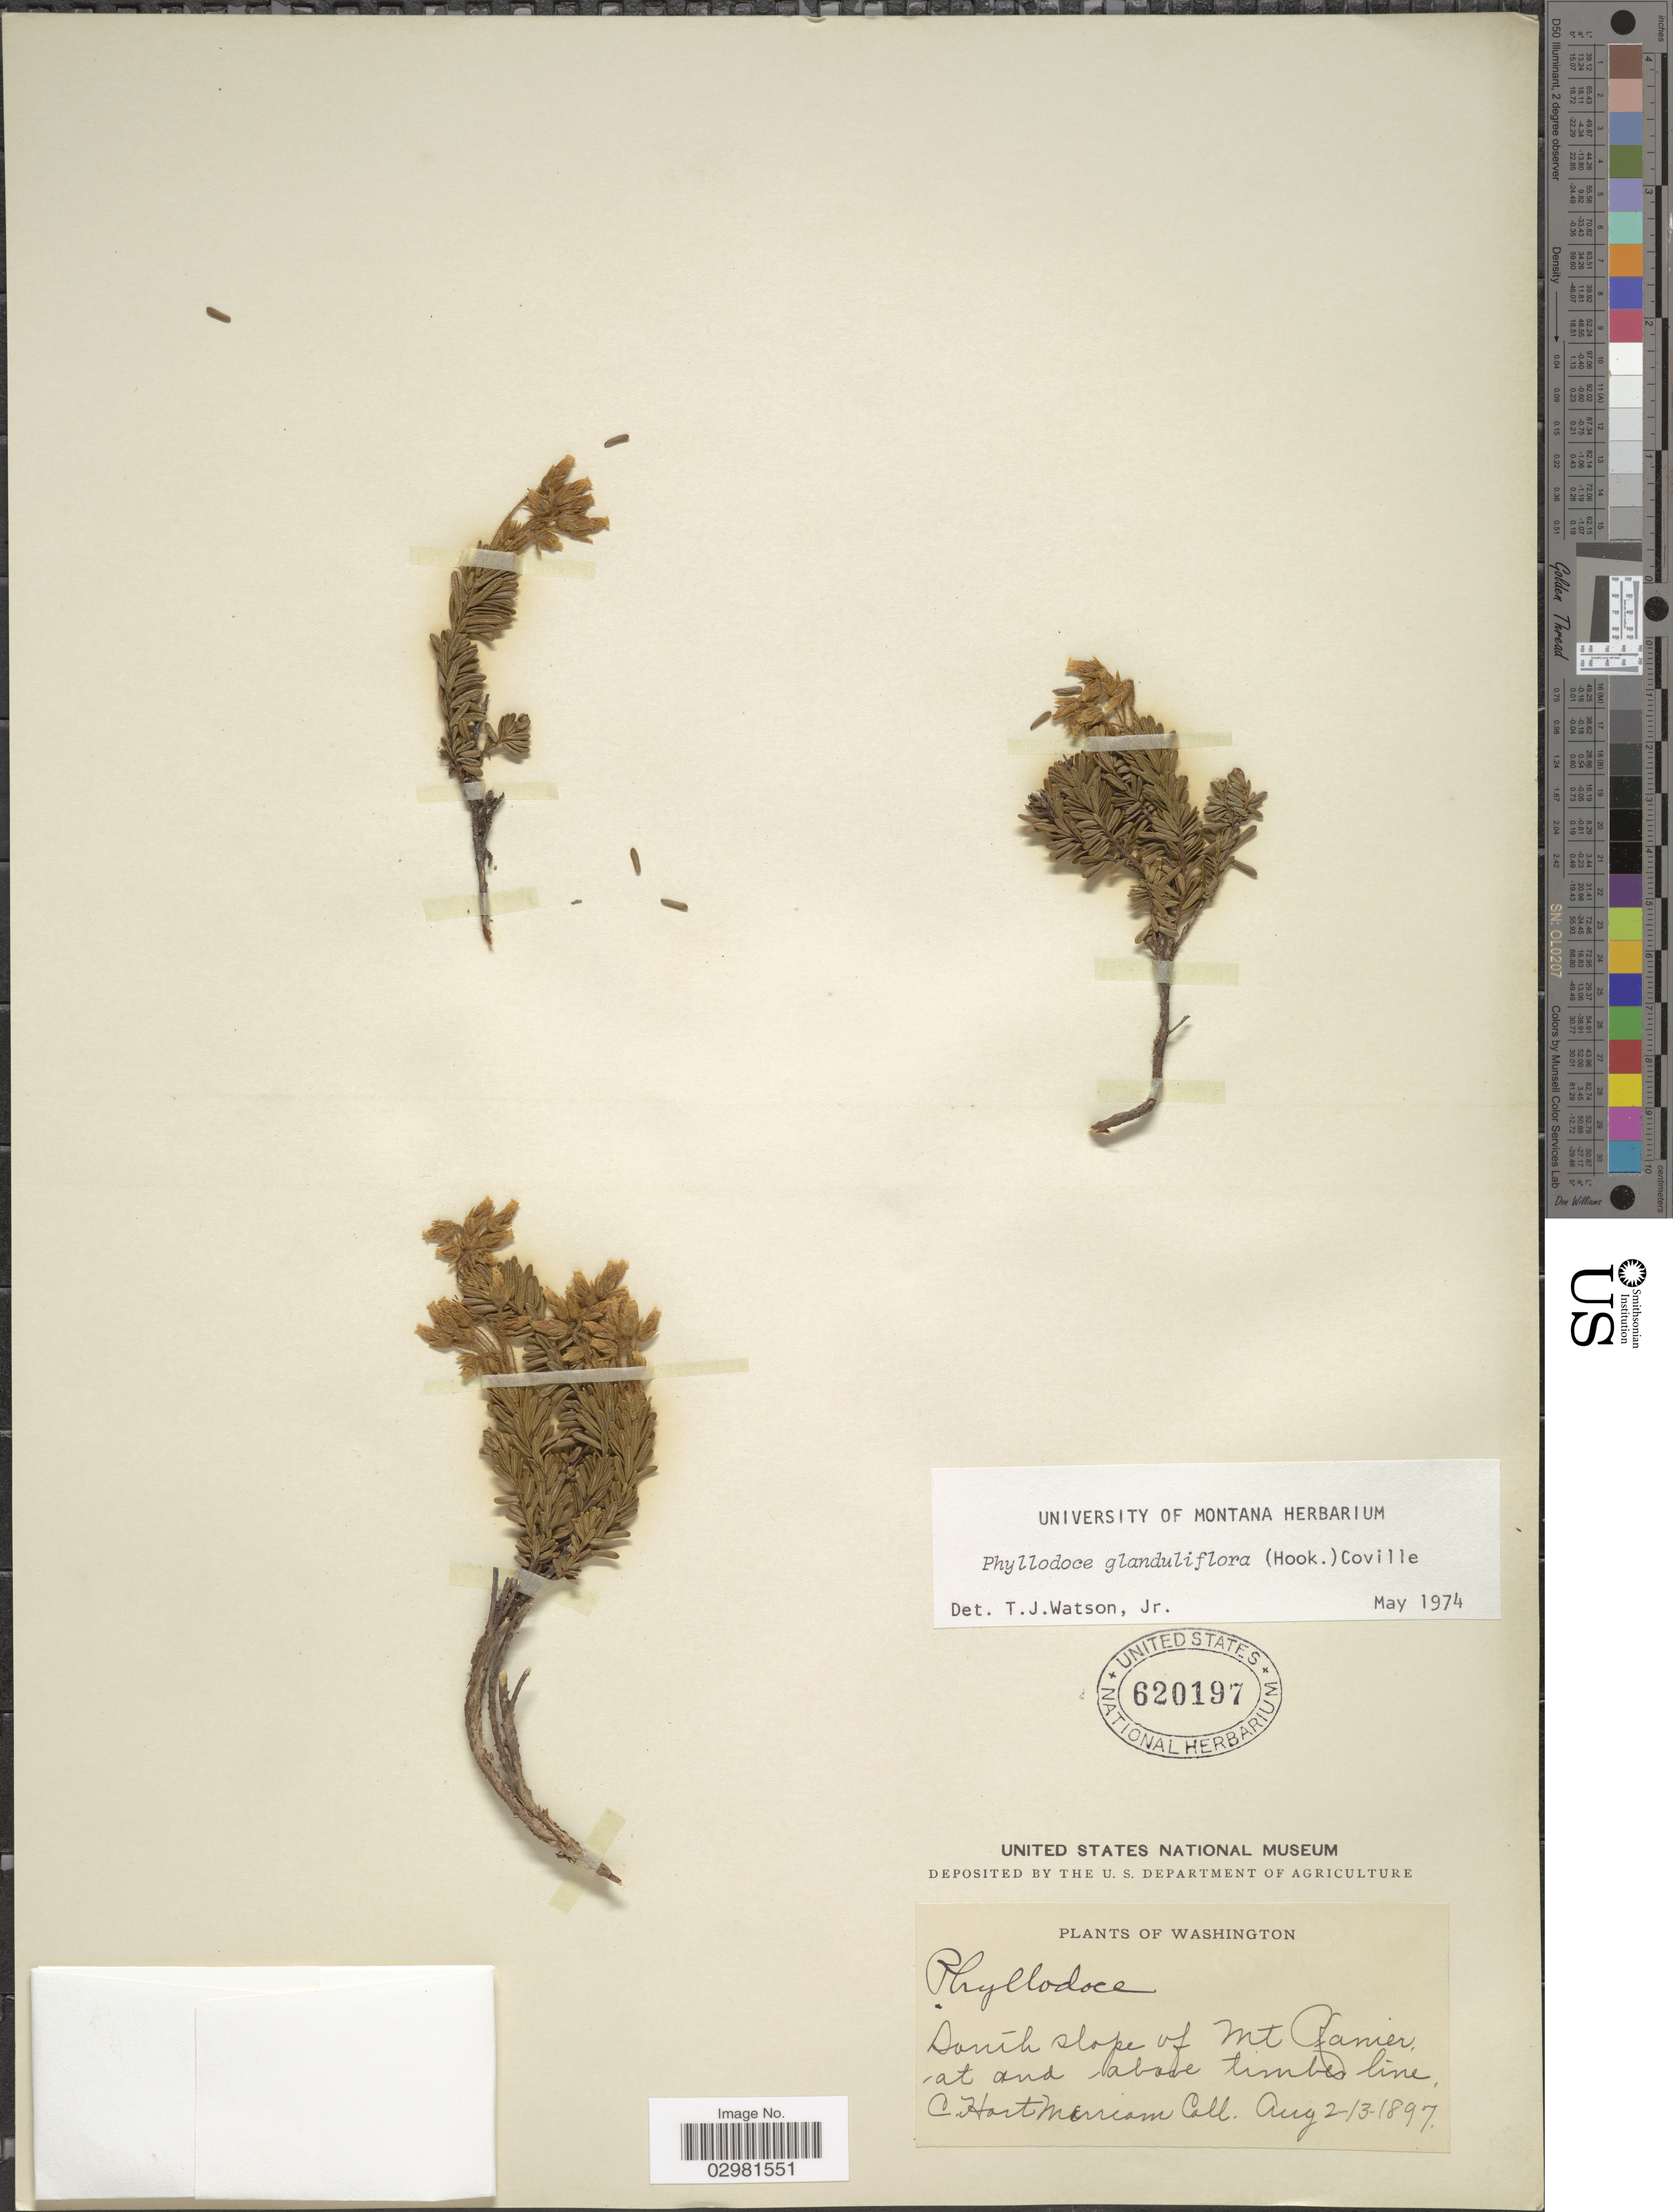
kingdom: Plantae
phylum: Tracheophyta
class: Magnoliopsida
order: Ericales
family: Ericaceae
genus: Phyllodoce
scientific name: Phyllodoce glanduliflora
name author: (Hook.) Coville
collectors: C. Merriam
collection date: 1897-08-02/1897-08-03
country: United States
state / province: Washington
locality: South slope of Mt Ranier at and above timerline.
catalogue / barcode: US 620197